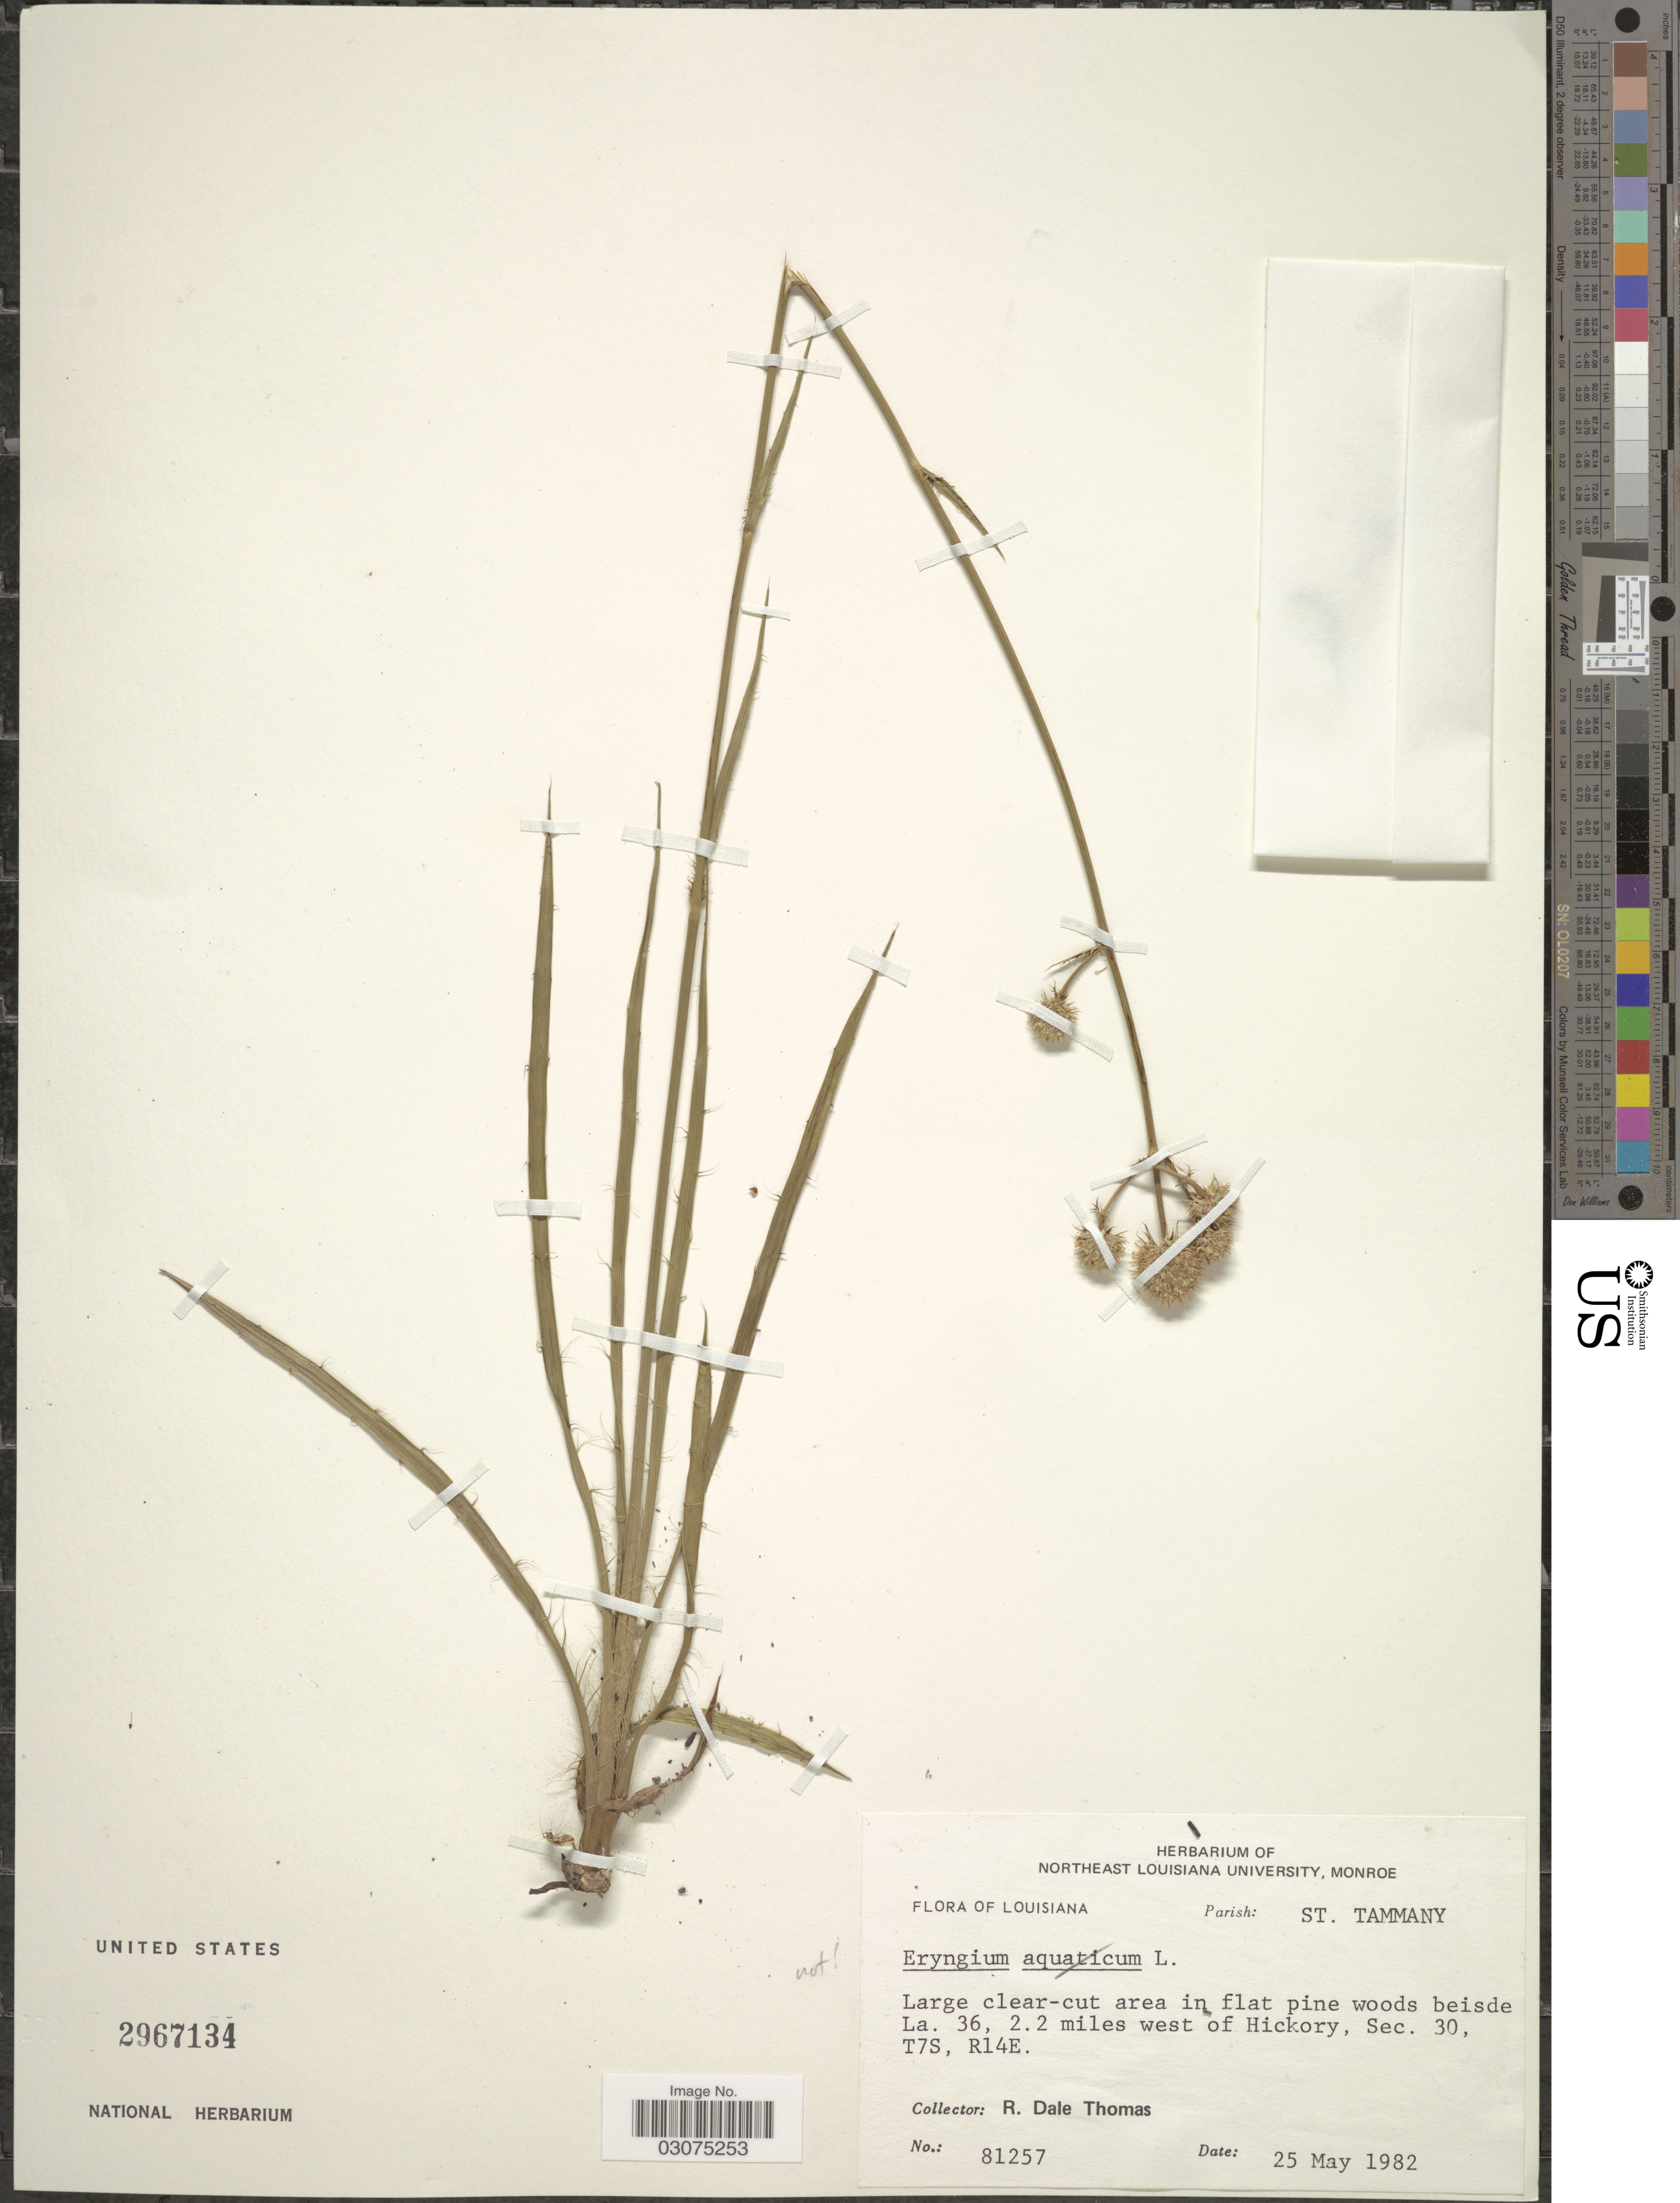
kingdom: Plantae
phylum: Tracheophyta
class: Magnoliopsida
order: Apiales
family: Apiaceae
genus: Eryngium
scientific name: Eryngium yuccifolium var. synchaetum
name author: A. Gray ex J.M. Coult. & Rose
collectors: R. Thomas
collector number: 81257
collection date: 1982-05-25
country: United States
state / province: Louisiana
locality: Parish: St. Tammany. La. 36, 2.2 miles west of Hickory, Sec. 30, T7S, R14E.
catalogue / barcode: US 2967134